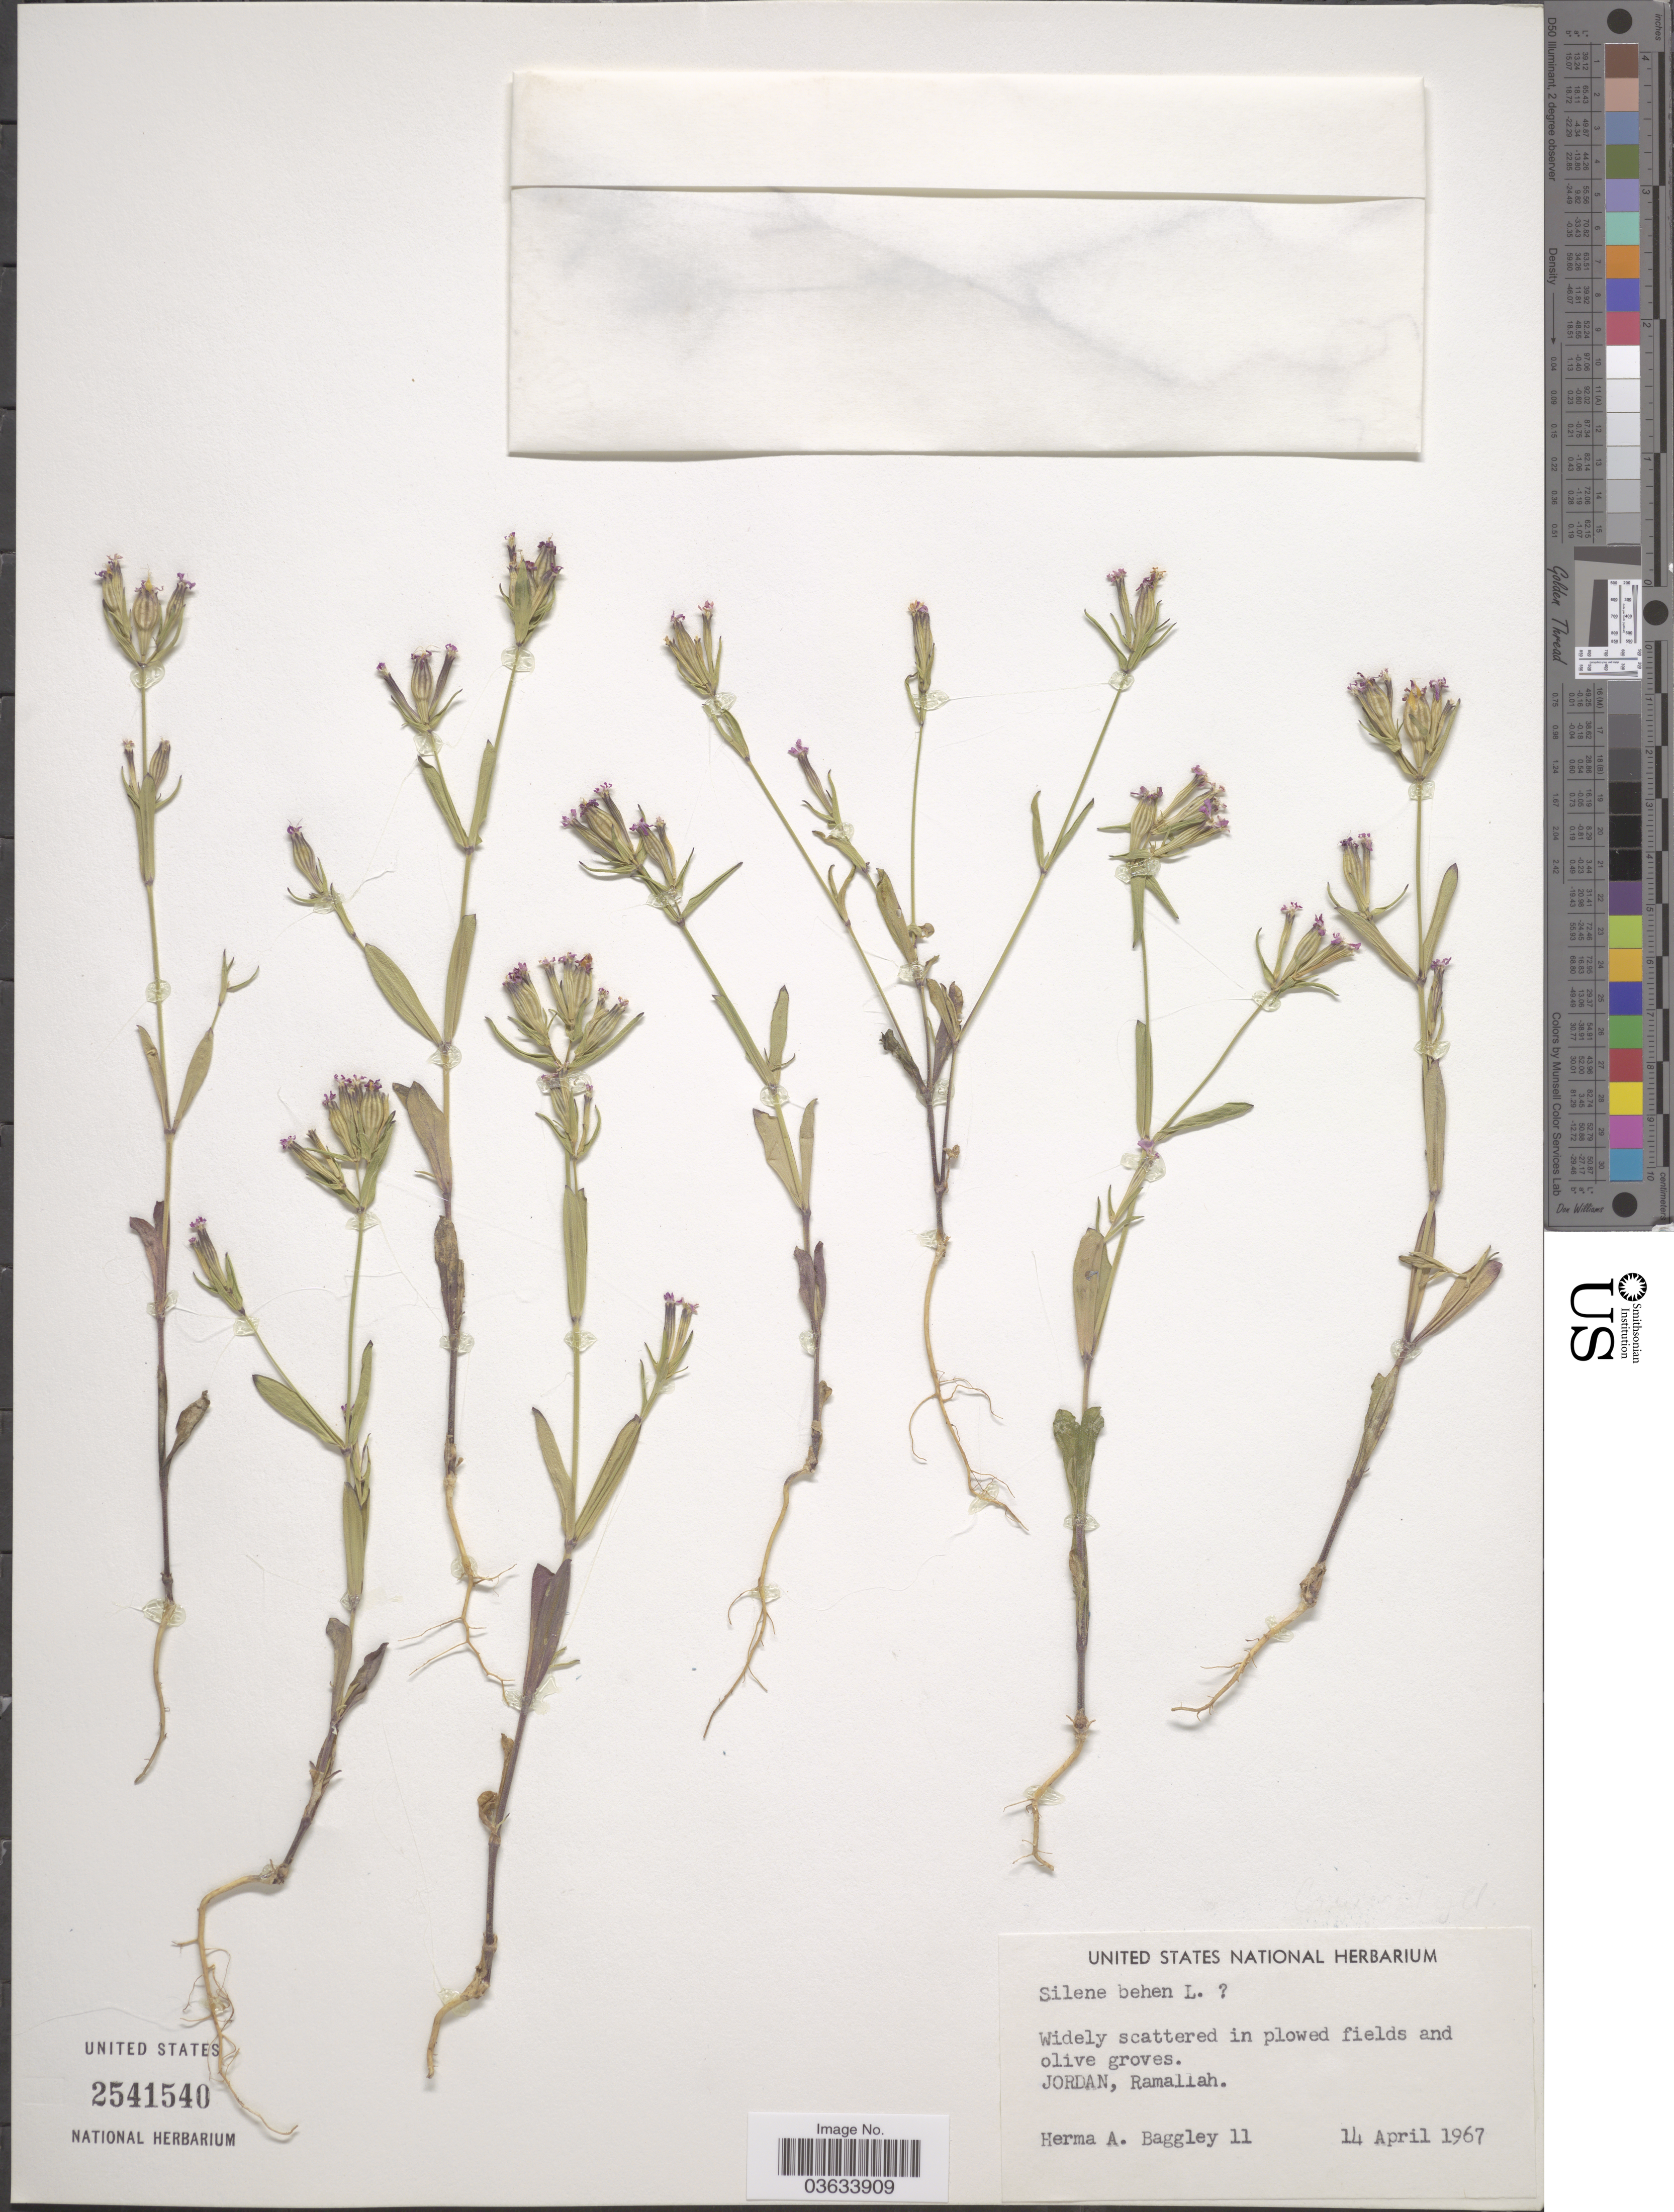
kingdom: Plantae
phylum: Tracheophyta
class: Magnoliopsida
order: Caryophyllales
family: Caryophyllaceae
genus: Silene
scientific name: Silene behen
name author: L.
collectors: H. Baggley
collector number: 11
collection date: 1967-04-14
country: Jordan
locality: Ramallah.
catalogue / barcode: US 2541540